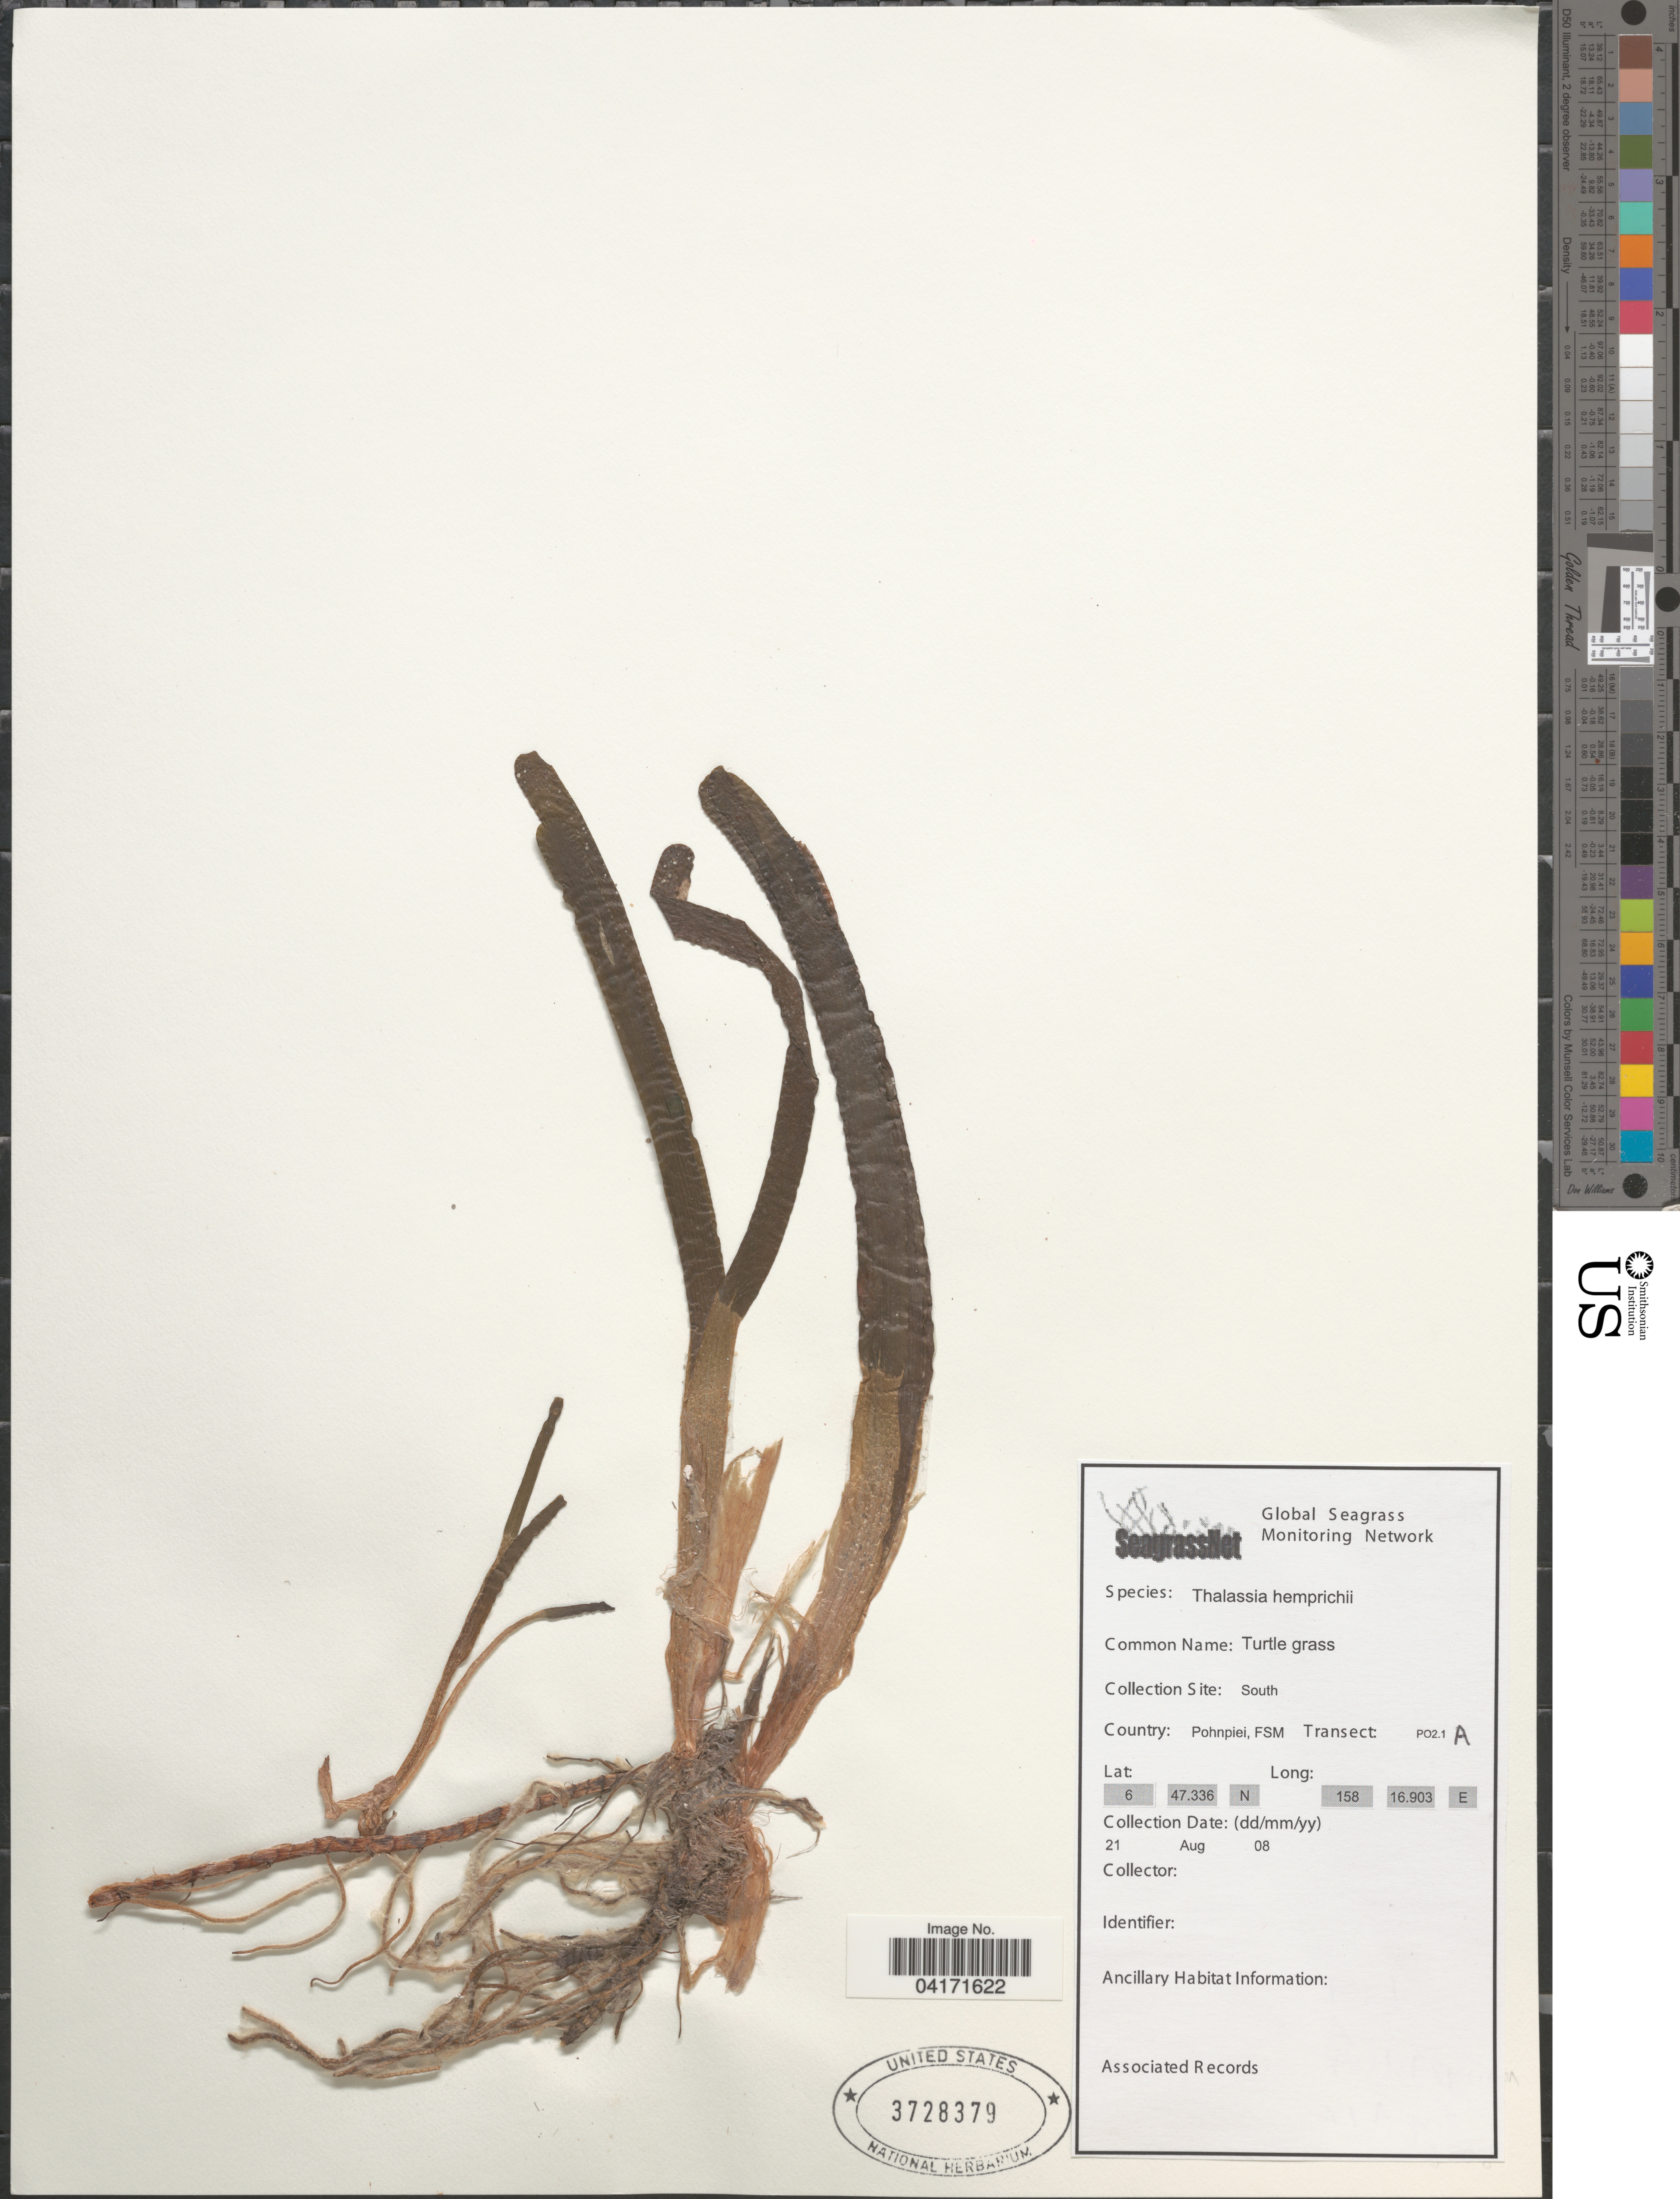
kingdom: Plantae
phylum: Tracheophyta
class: Liliopsida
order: Alismatales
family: Hydrocharitaceae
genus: Thalassia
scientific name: Thalassia hemprichii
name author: Asch.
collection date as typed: Transcribed d/m/y: 21/8/8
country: Micronesia, Federated States of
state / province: Pohnpei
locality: South. Country: Pohnpiei. Transect: PO2.1 A.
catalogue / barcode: US 3728379